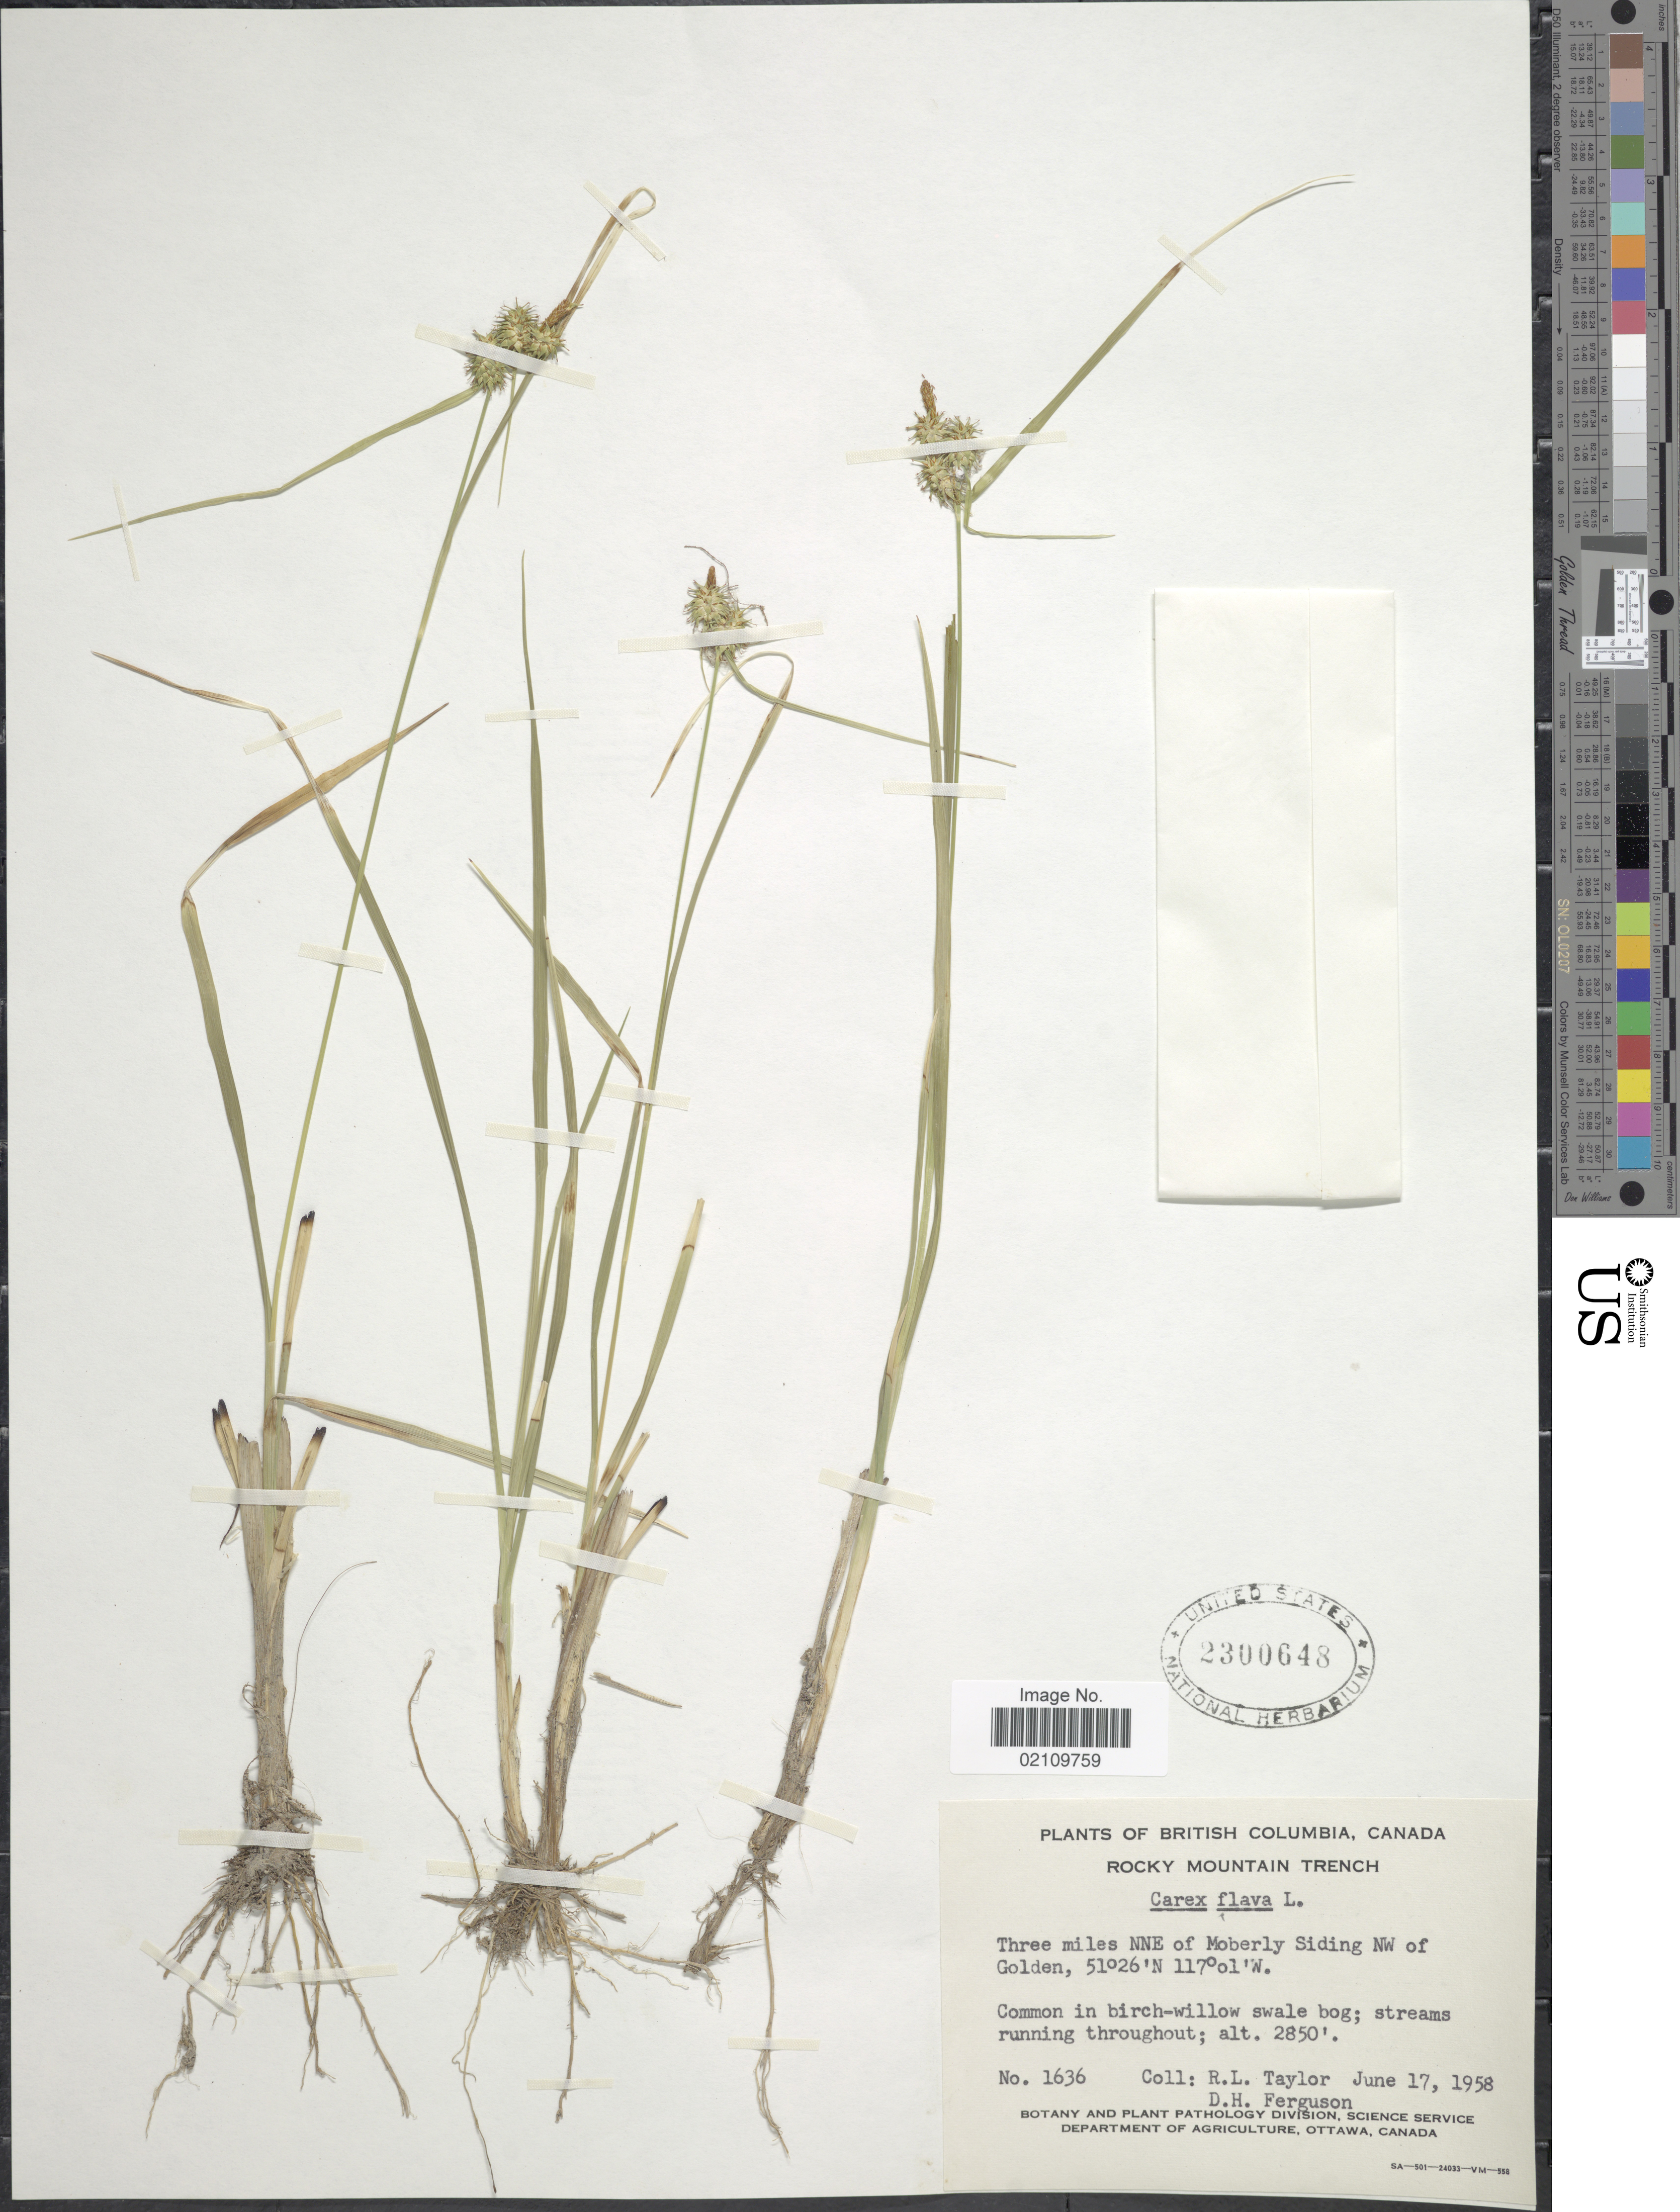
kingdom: Plantae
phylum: Tracheophyta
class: Liliopsida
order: Poales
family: Cyperaceae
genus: Carex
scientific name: Carex flava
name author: L.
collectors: R. Taylor & D. Ferguson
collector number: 1636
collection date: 1958-06-17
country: Canada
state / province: British Columbia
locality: Rocky Mountain Trench. Three miles NNE of Moberly Siding NW of Golden.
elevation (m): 869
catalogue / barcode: US 2300648